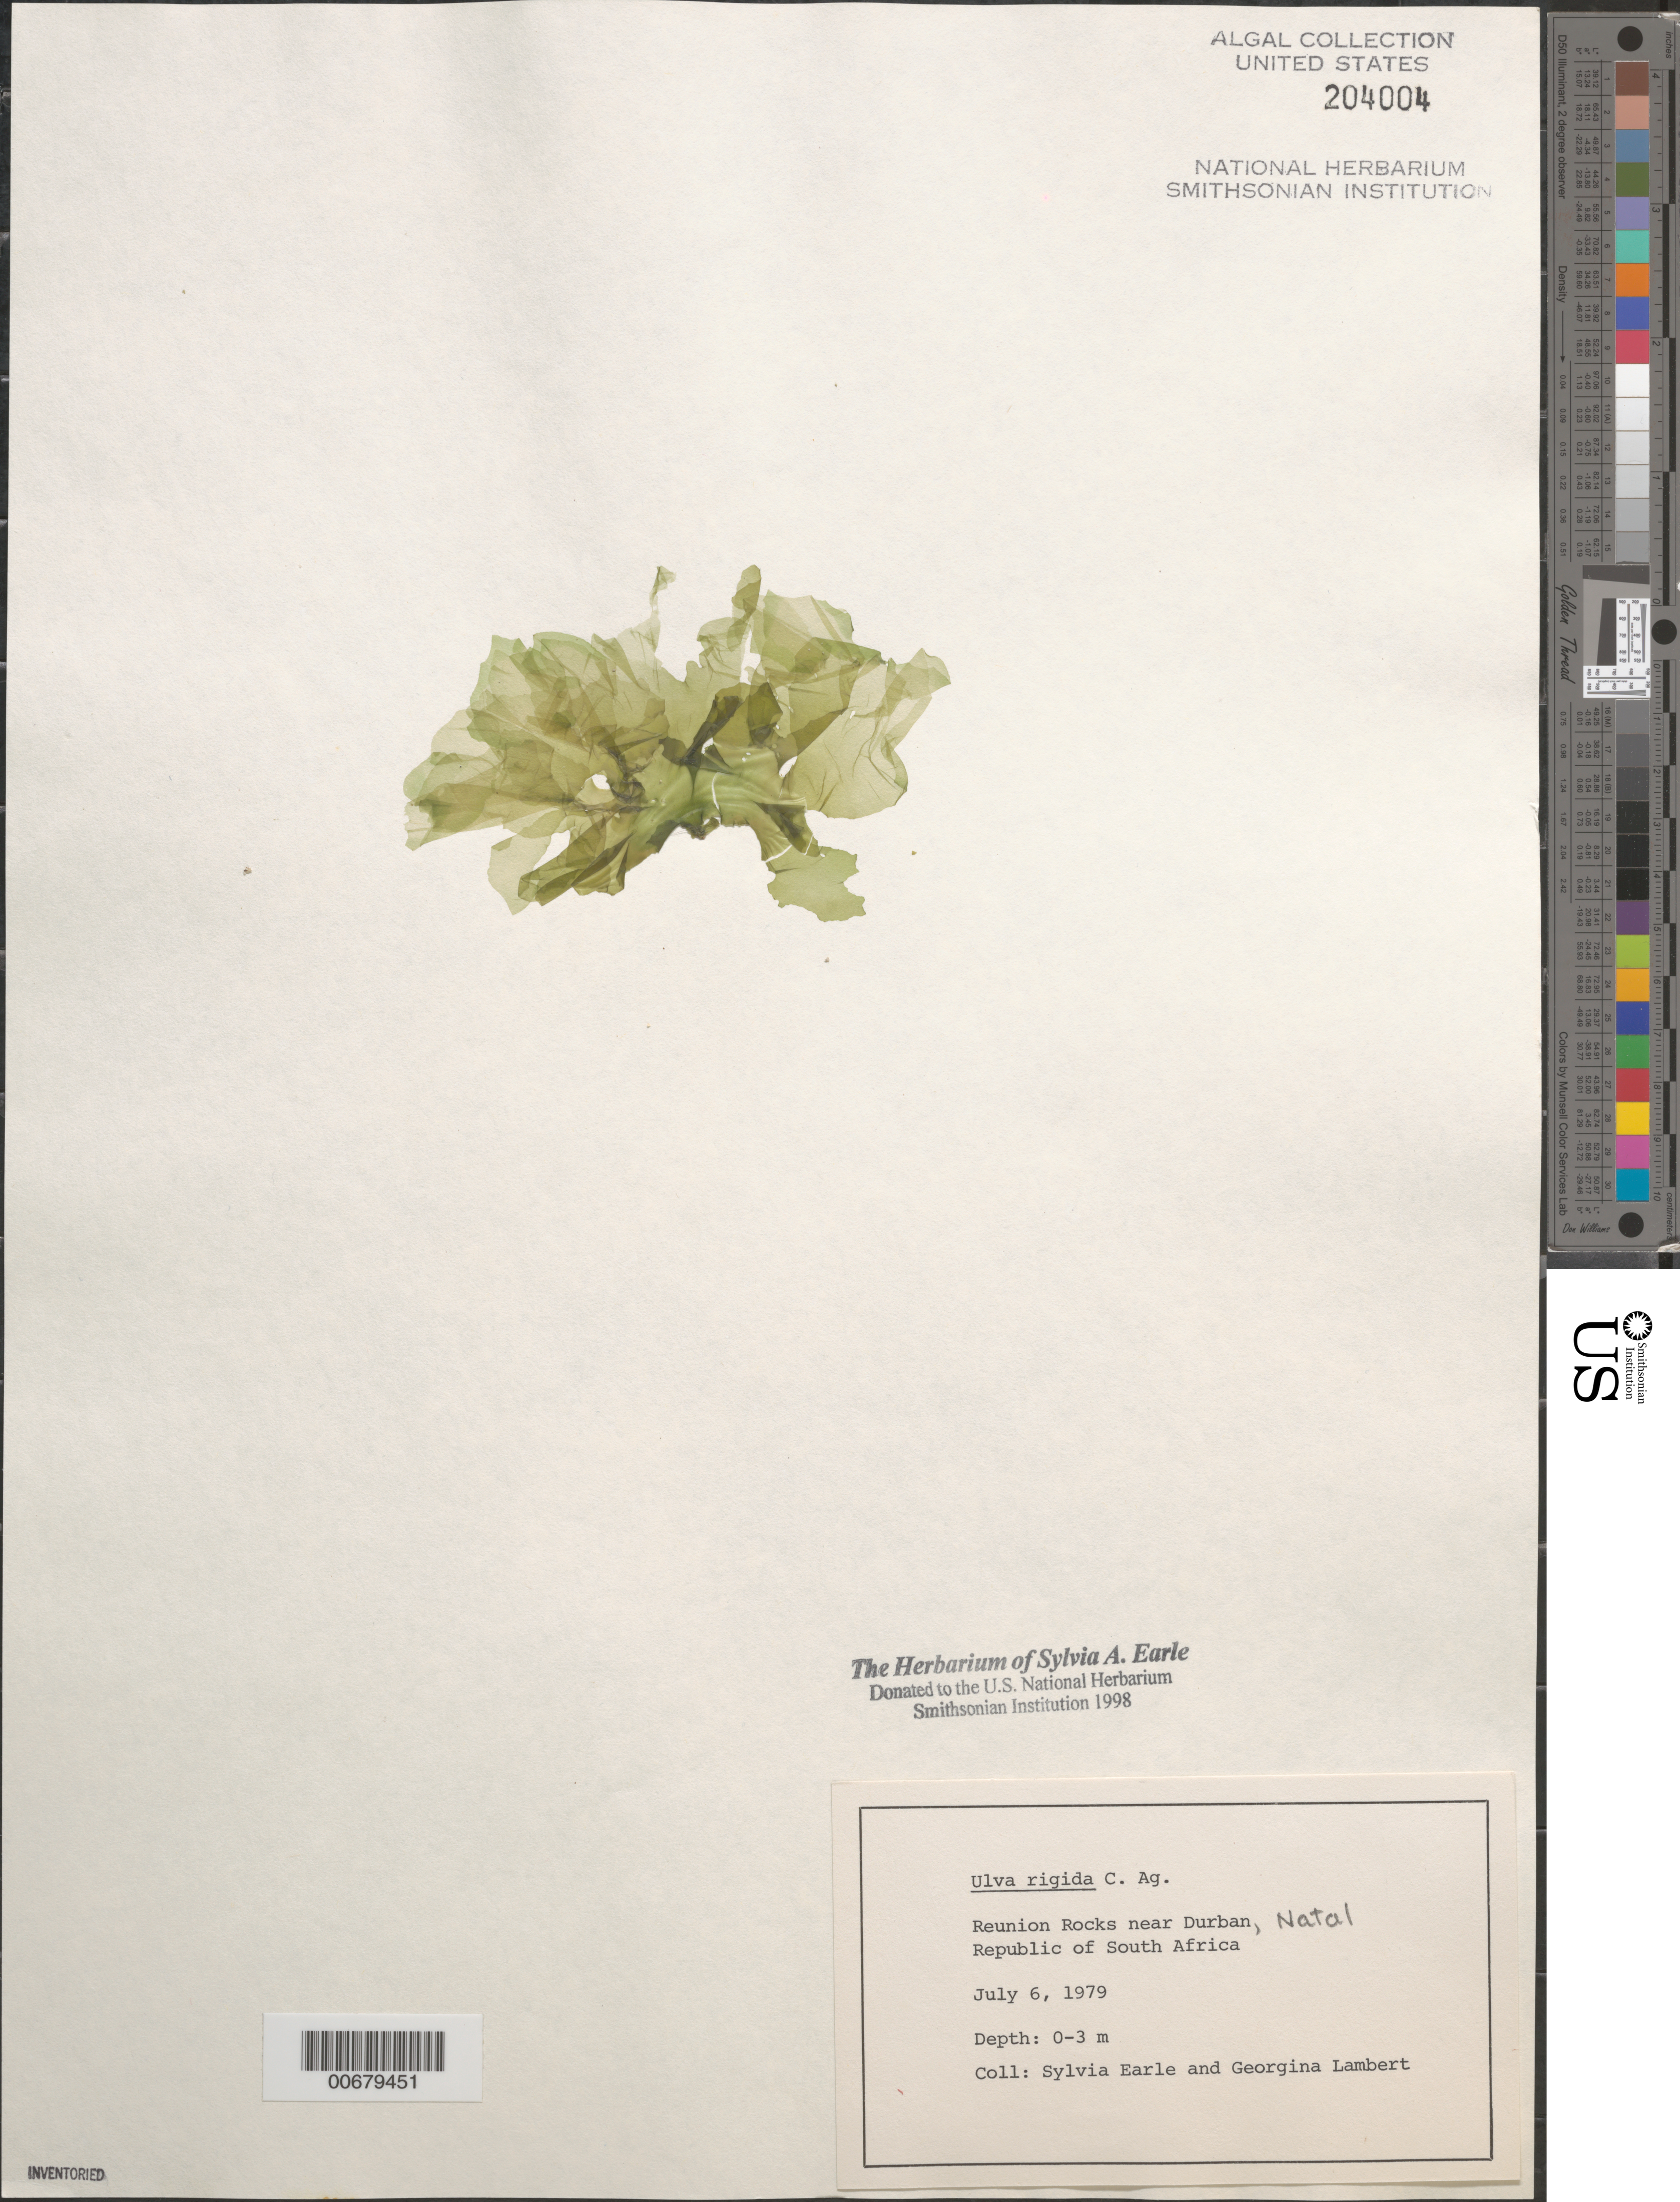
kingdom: Plantae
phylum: Chlorophyta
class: Ulvophyceae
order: Ulvales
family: Ulvaceae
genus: Ulva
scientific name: Ulva rigida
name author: C. Agardh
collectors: S. A. Earle & G. Lambert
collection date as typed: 06 Jul 1979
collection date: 1979-07-06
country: South Africa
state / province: KwaZulu-Natal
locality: Reunion Rocks near Durban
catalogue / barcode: US 204004